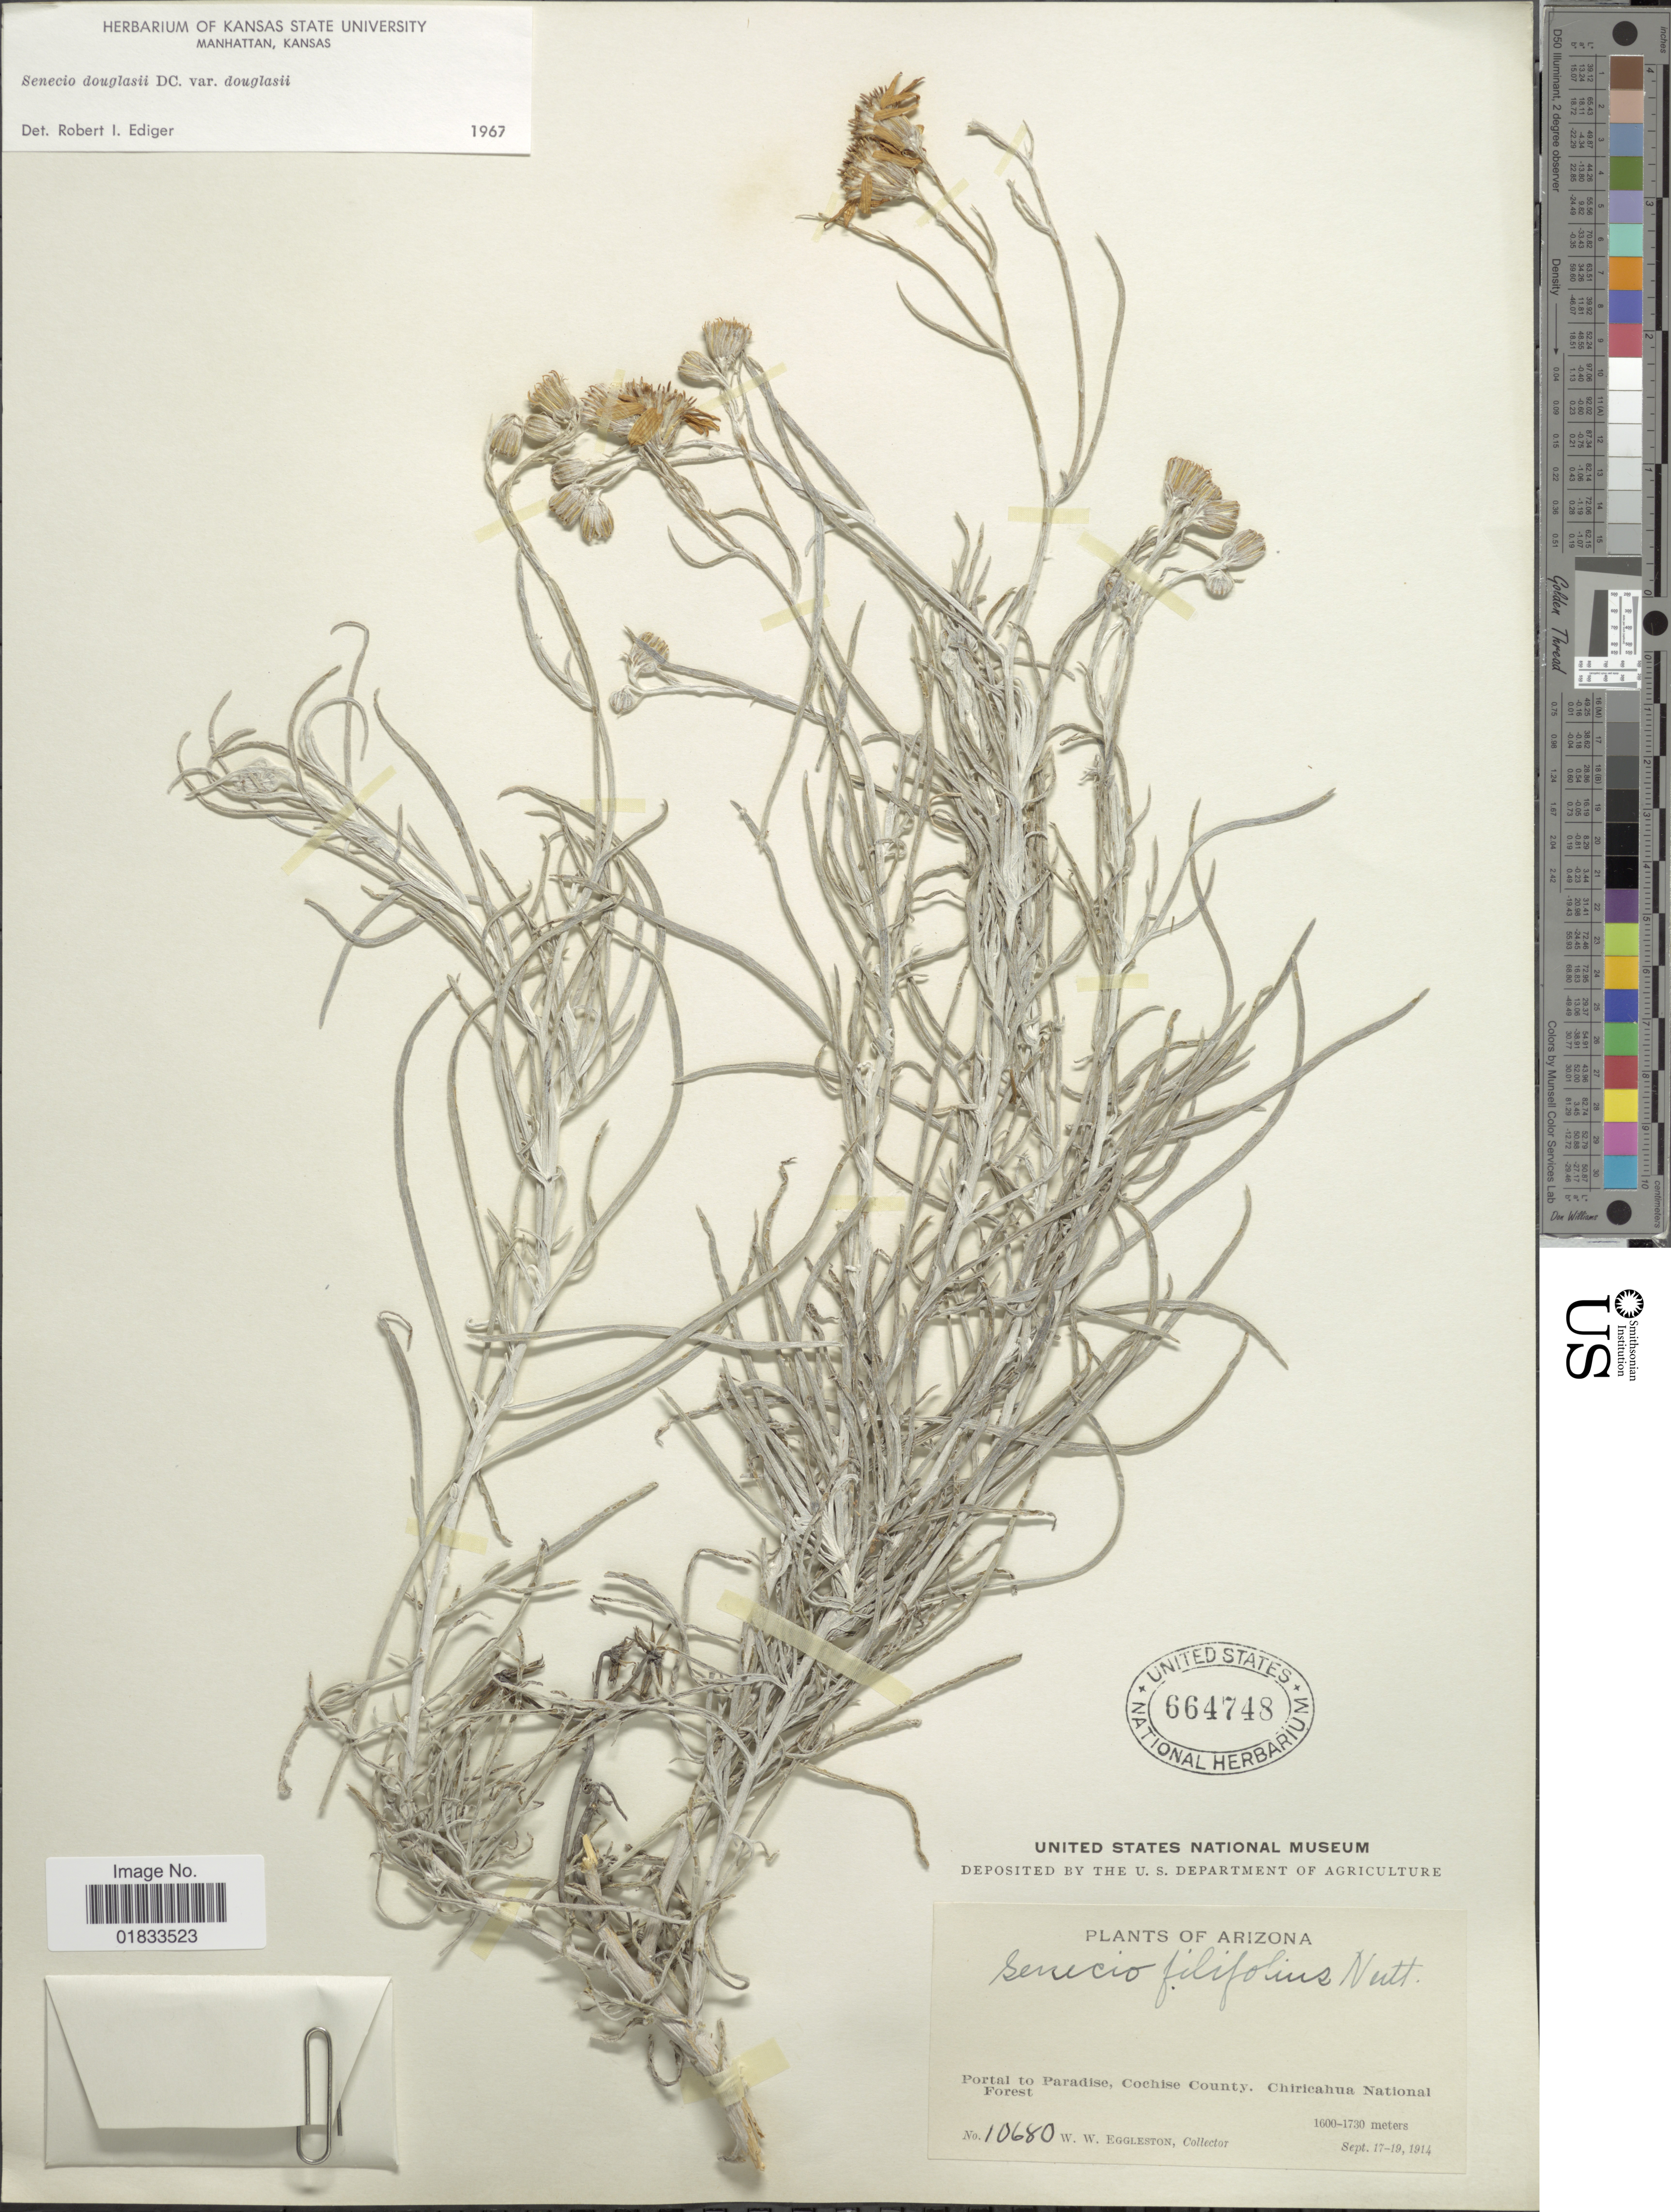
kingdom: Plantae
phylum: Tracheophyta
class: Magnoliopsida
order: Asterales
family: Asteraceae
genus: Senecio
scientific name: Senecio flaccidus var. douglasii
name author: (DC.) B.L. Turner & T.M. Barkley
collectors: W. W. Eggleston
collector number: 10680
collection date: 1914-09-17/1914-09-19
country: United States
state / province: Arizona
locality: Portal to Paradise, Cochise County, Chiricahua National Forest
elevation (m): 1600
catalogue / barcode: US 664748